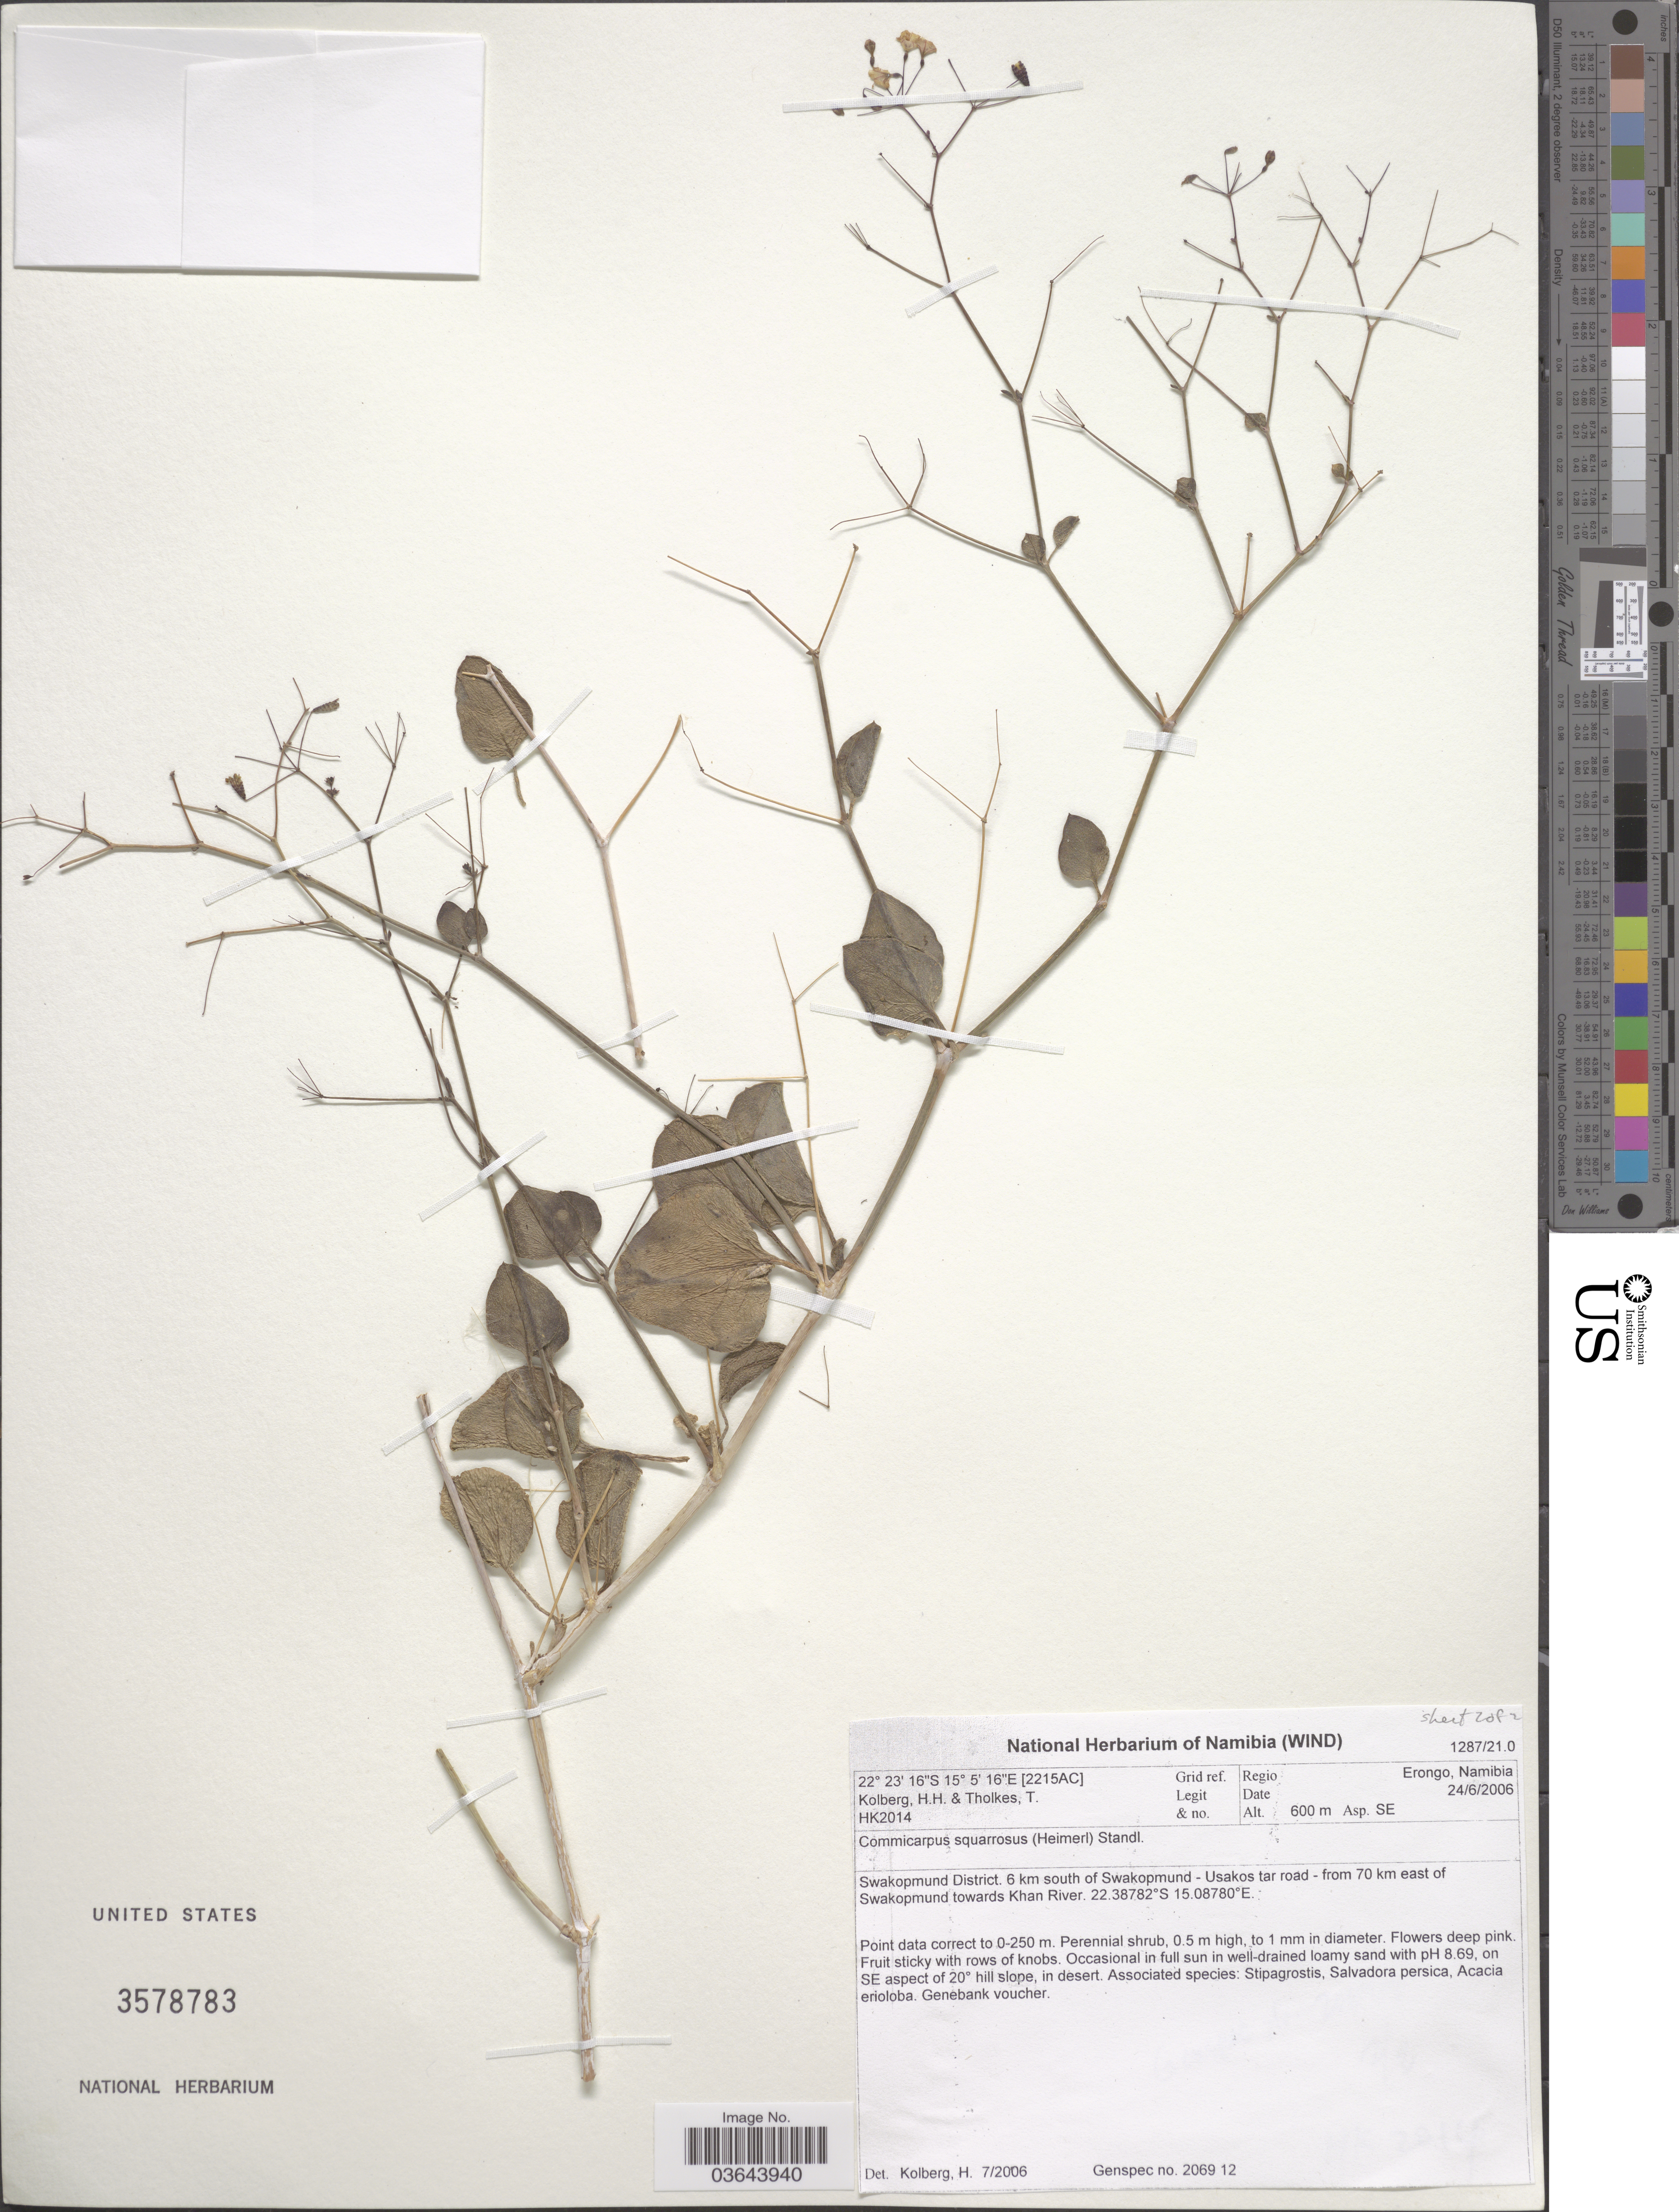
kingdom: Plantae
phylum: Tracheophyta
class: Magnoliopsida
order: Caryophyllales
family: Nyctaginaceae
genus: Boerhavia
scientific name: Boerhavia squarrosa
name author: Heimerl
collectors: H. H. Kolberg & T. Tholkes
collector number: HK2014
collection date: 2006-06-24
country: Namibia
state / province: Erongo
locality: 2215AC Grid ref. Swakopmund District. 6 km south of Swakopmund - Usakos tar road - from 70 km east of Swakopmund towards Khan River.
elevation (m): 600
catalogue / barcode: US 3578783